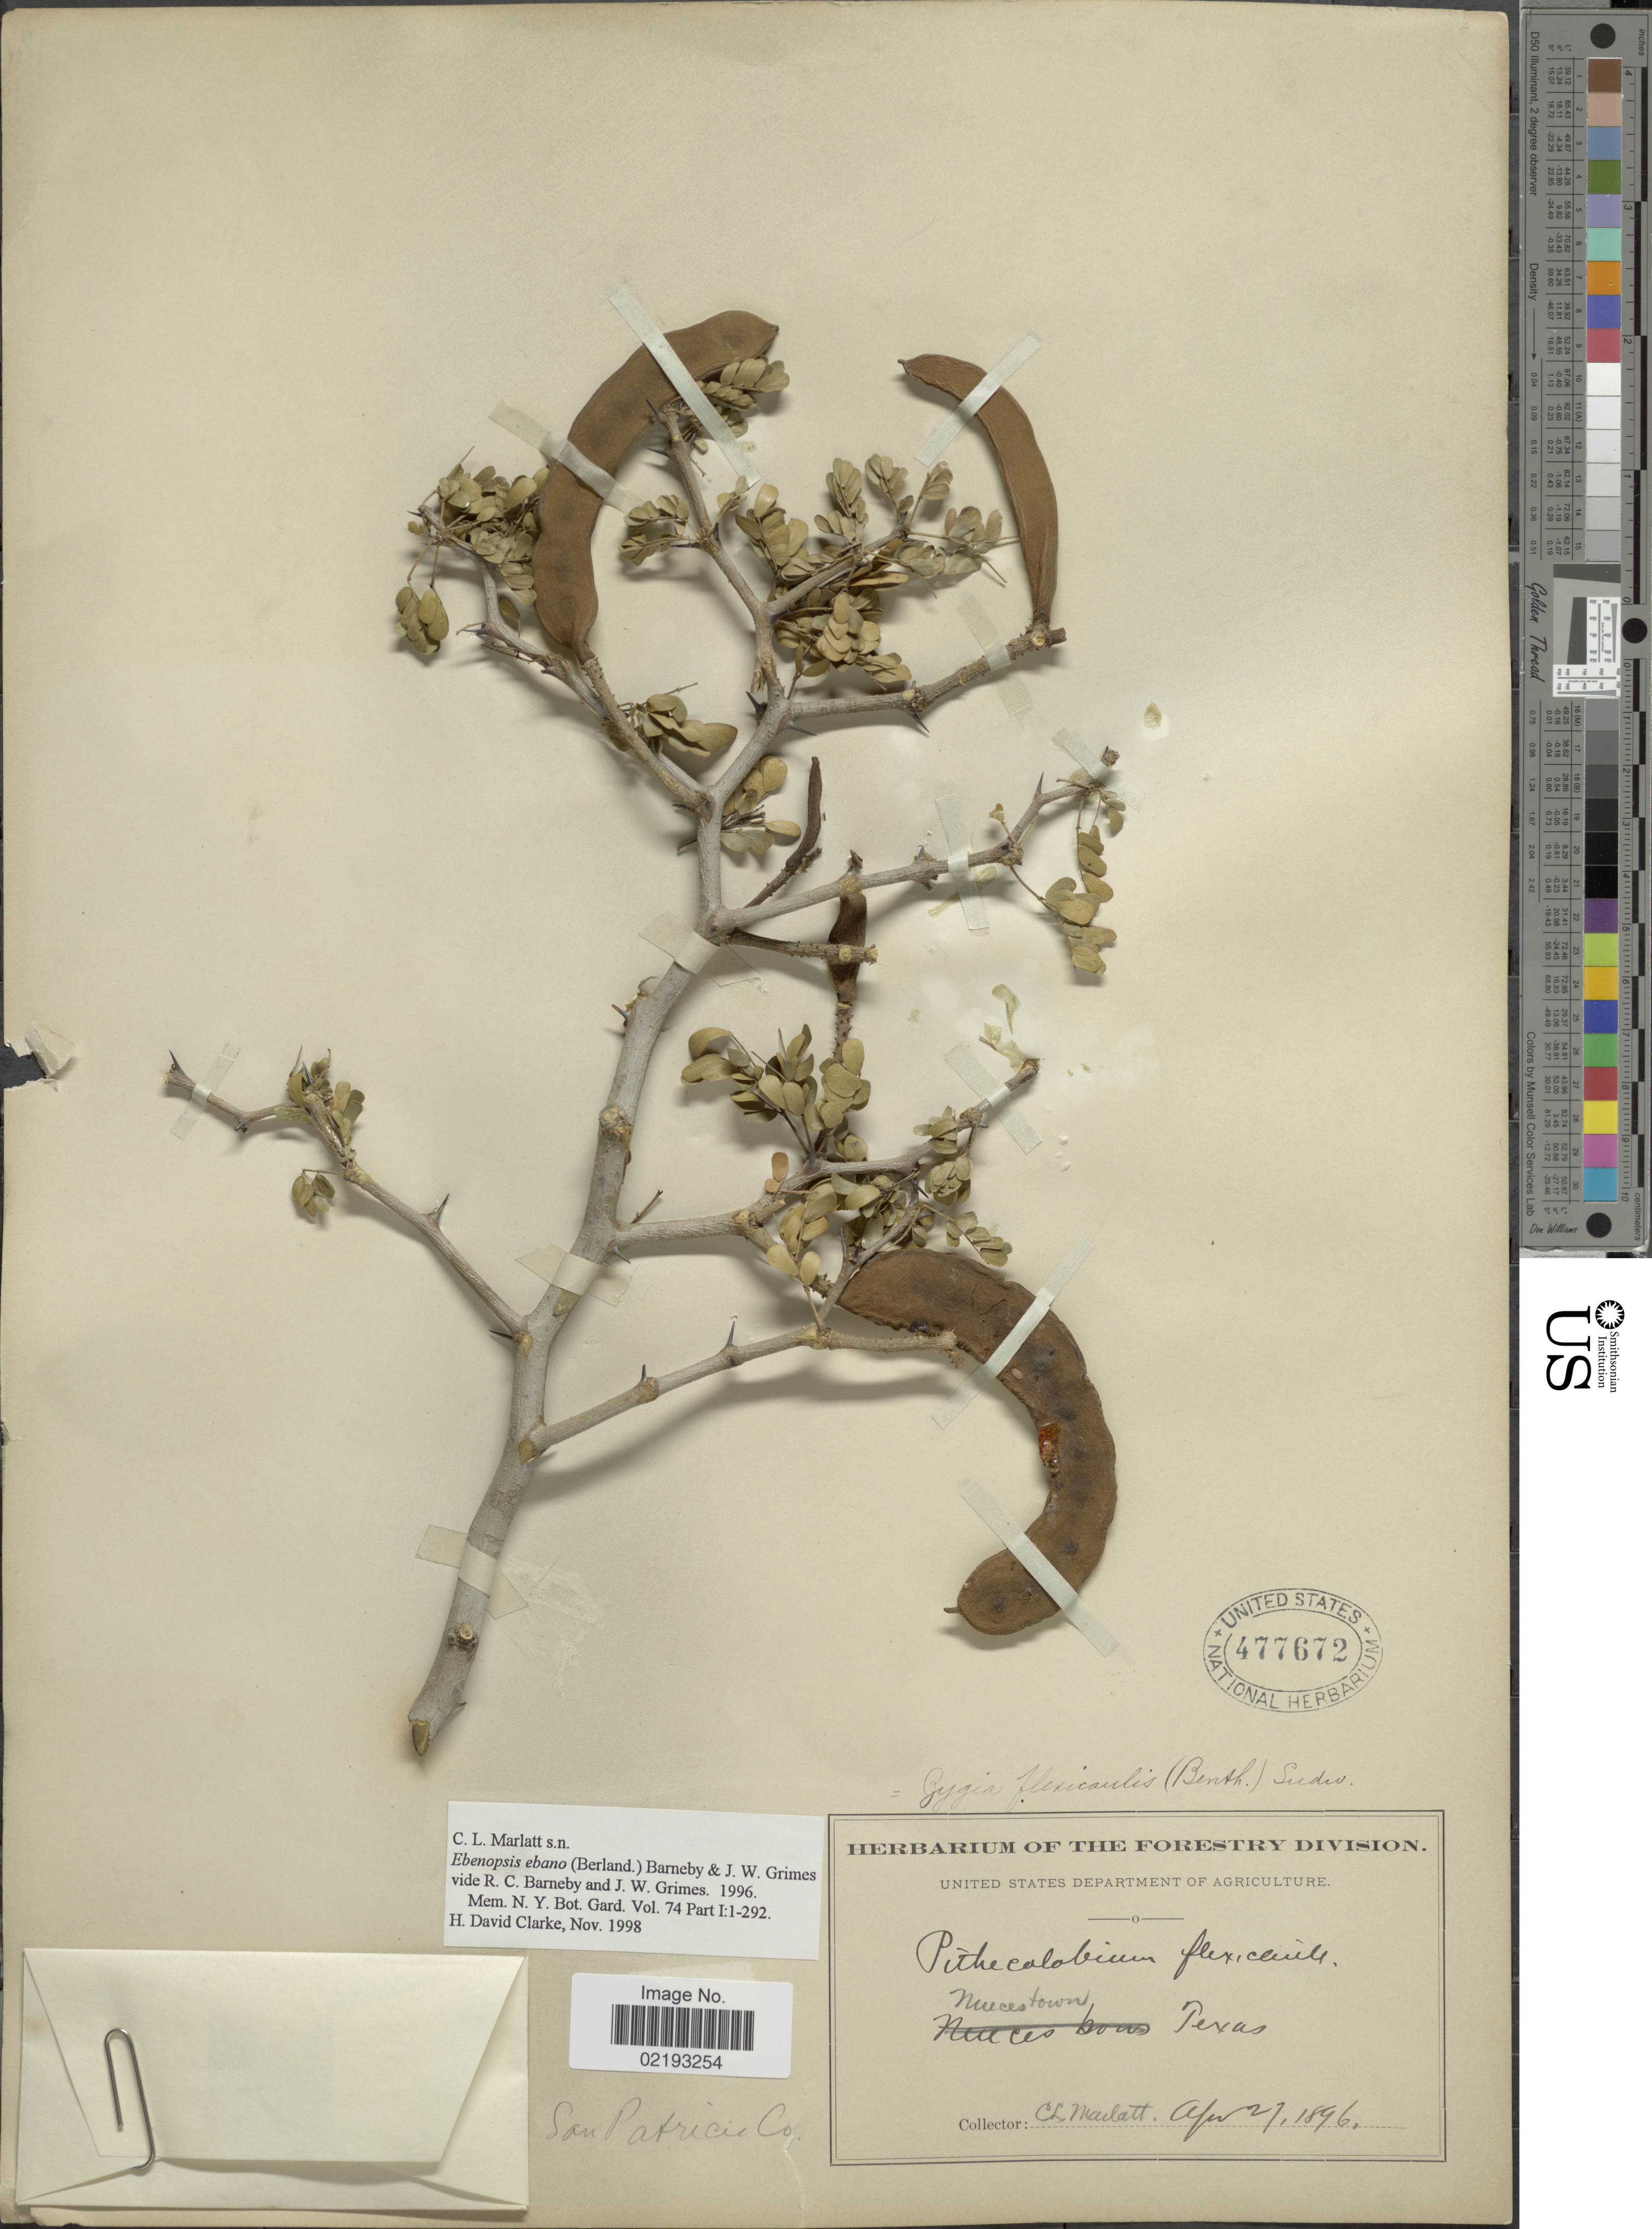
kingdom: Plantae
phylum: Tracheophyta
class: Magnoliopsida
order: Fabales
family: Fabaceae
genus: Ebenopsis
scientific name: Ebenopsis ebano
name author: (Berland.) Barneby & J.W. Grimes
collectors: C. Marlatt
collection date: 1896-04-27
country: United States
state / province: Texas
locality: Nuecestown, San Patricio Co.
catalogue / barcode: US 477672